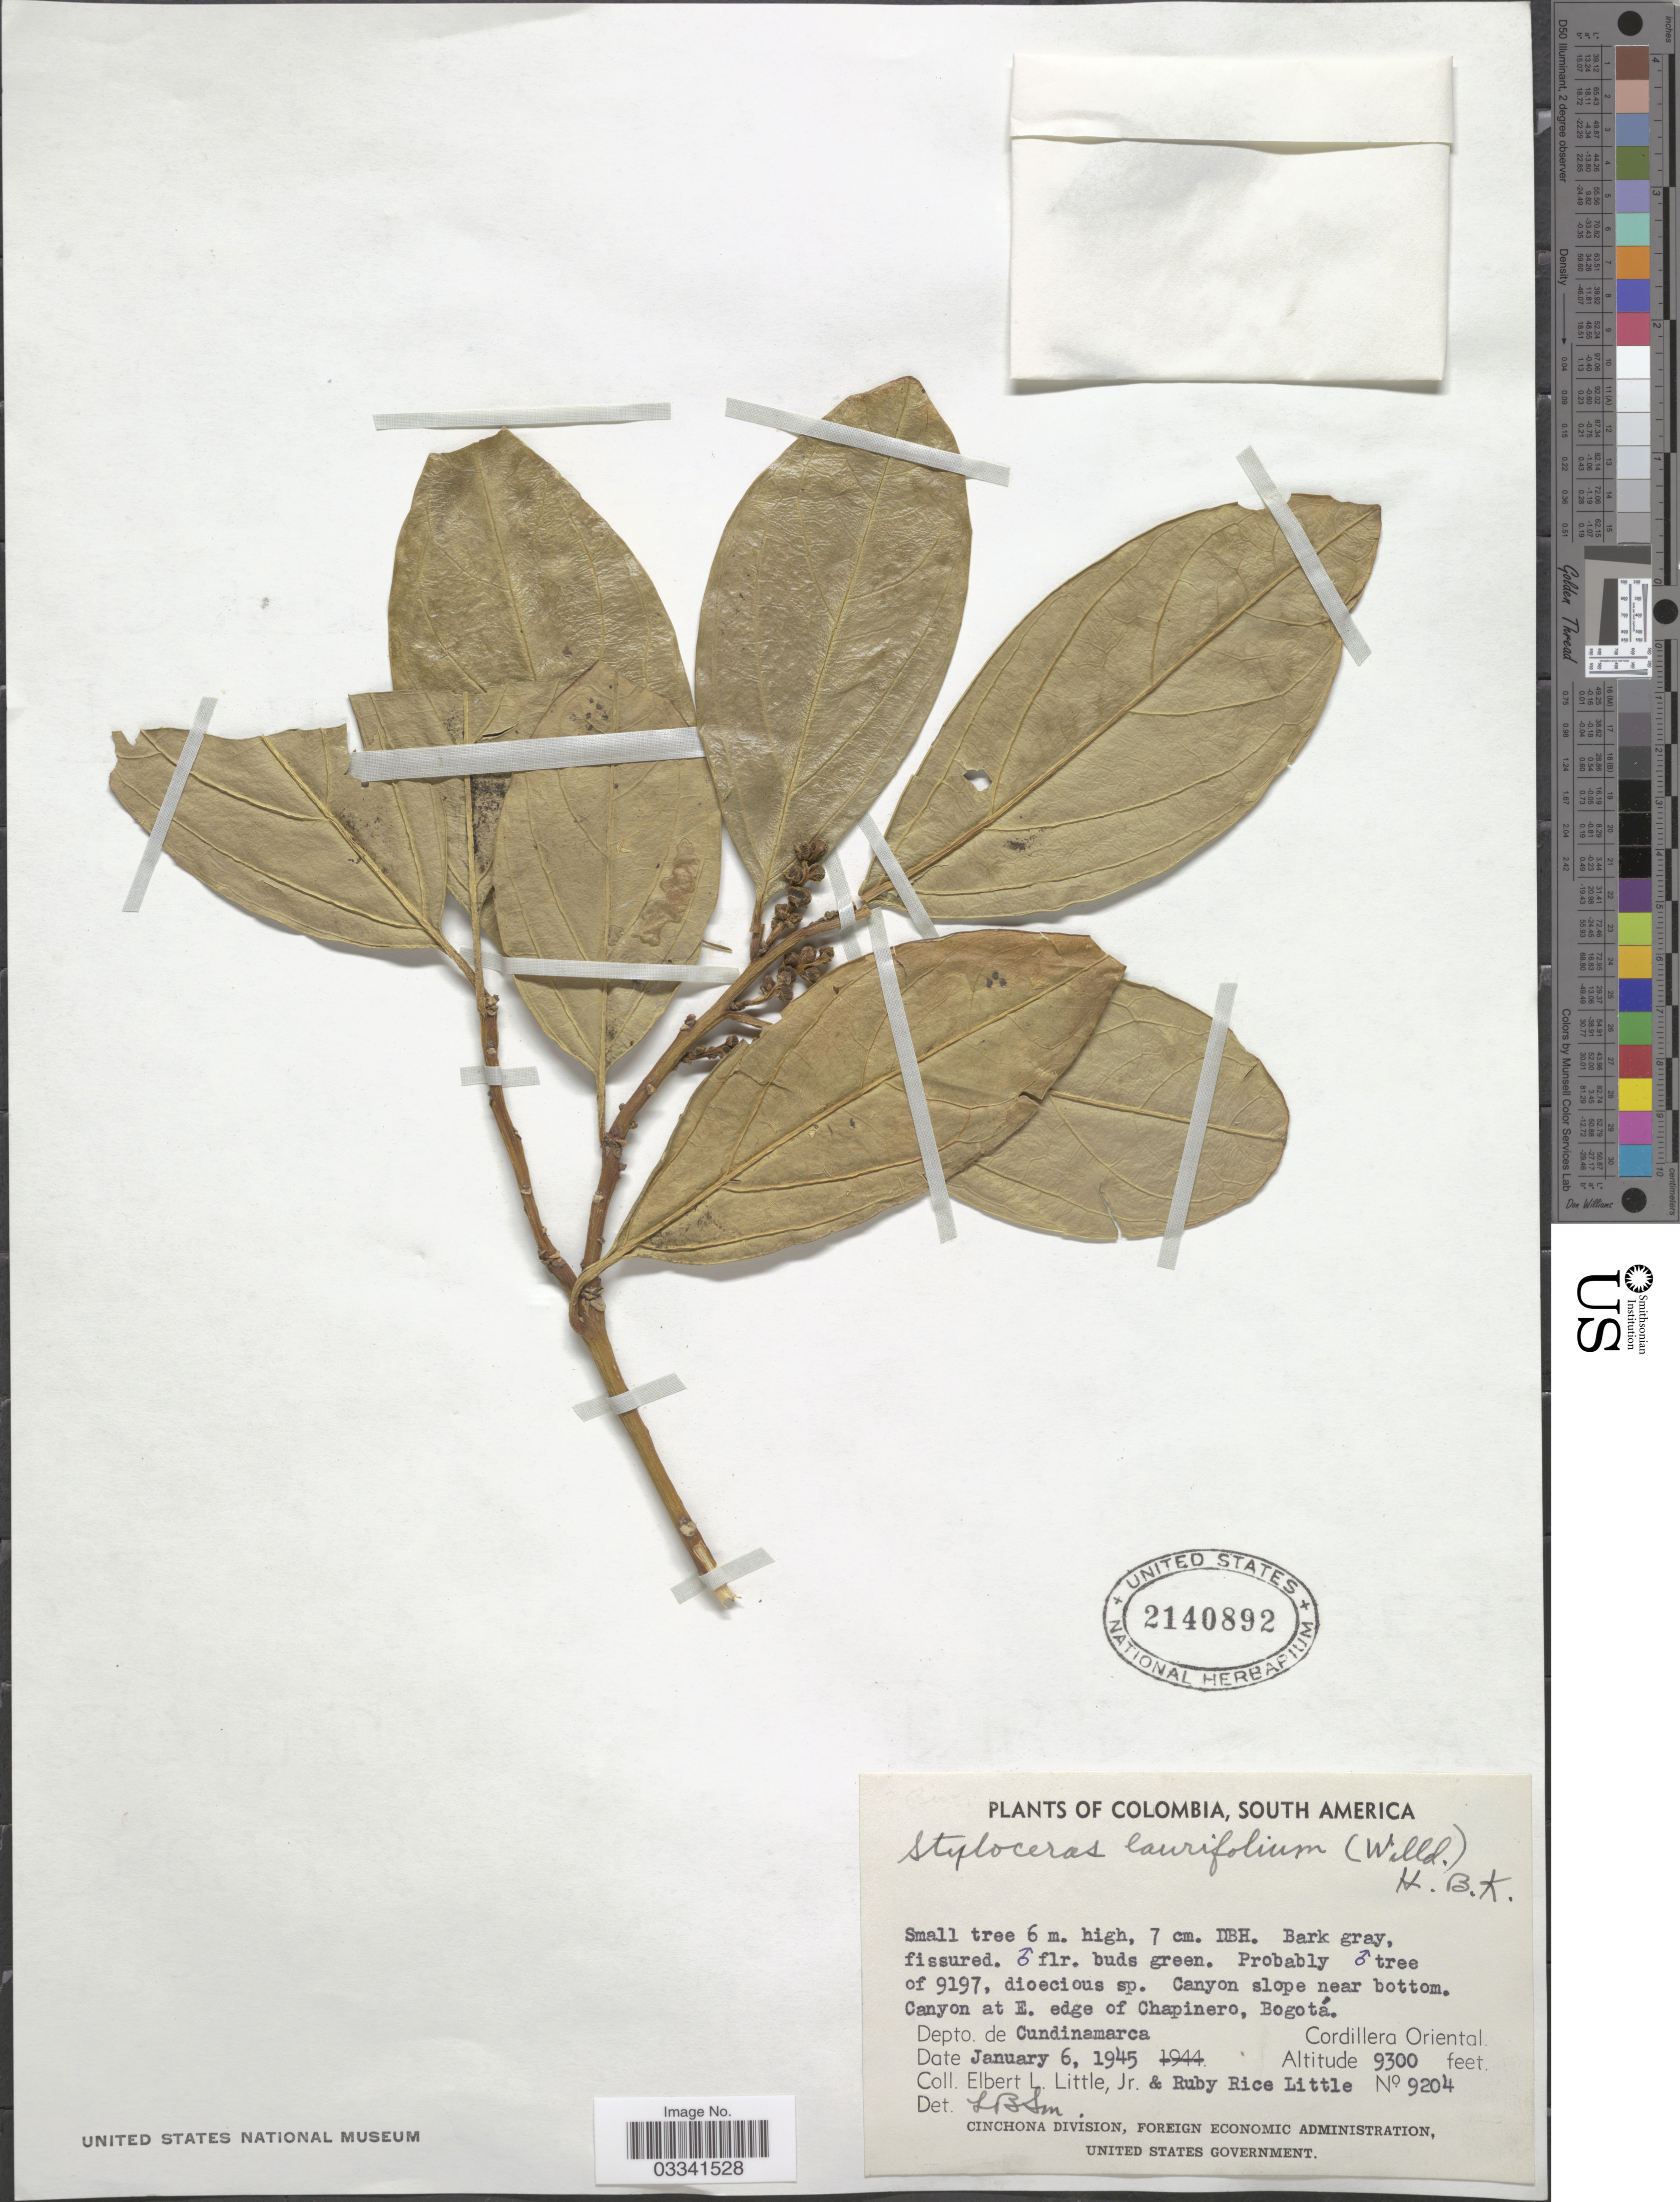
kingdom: Plantae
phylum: Tracheophyta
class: Magnoliopsida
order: Buxales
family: Buxaceae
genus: Styloceras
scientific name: Styloceras laurifolium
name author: (Willd.) Kunth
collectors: E. L. Little & R. R. Little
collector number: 9204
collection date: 1945-01-06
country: Colombia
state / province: Cundinamarca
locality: Canyon at E. edge of Chapinero, Bogotá. Depto. de Cundinamarca. Cordillera Oriental.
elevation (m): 2835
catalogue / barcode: US 2140892